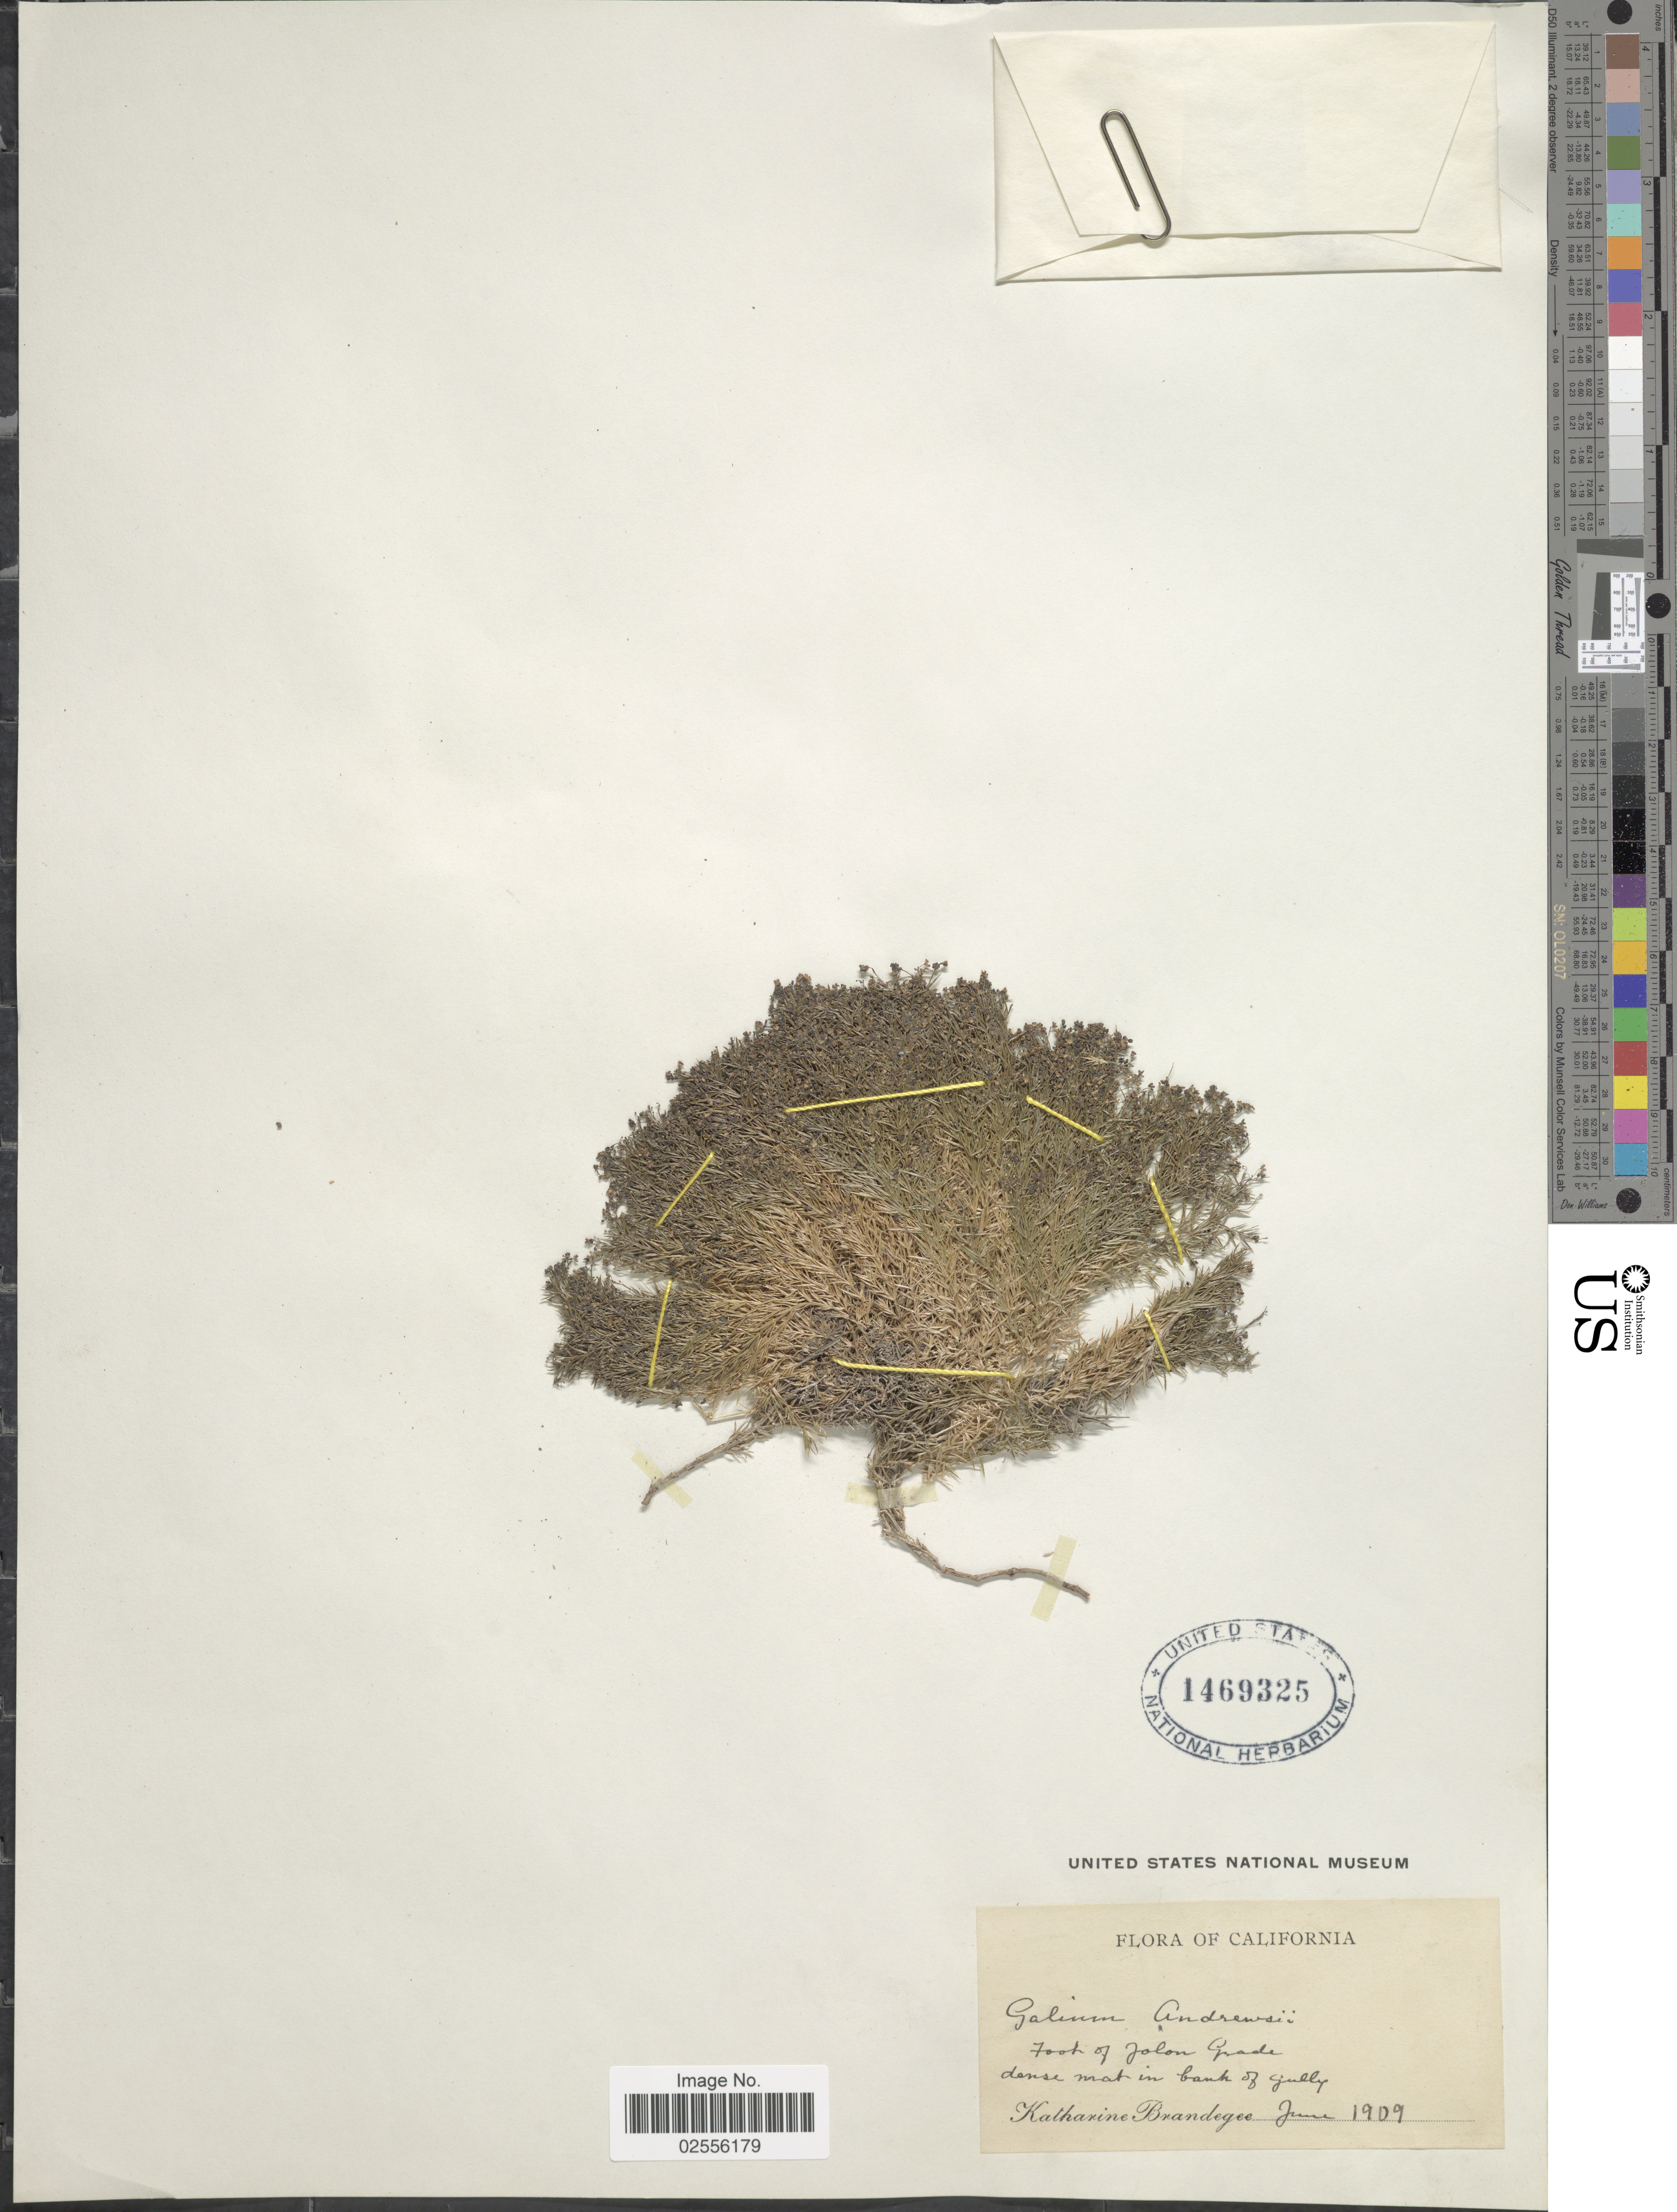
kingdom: Plantae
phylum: Tracheophyta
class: Magnoliopsida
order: Gentianales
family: Rubiaceae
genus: Galium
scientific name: Galium andrewsii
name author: A. Gray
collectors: M. K. Brandegee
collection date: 1909-06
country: United States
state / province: California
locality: Foot of Jolon Grade, dense mat in bank of Gully.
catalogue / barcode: US 1469325